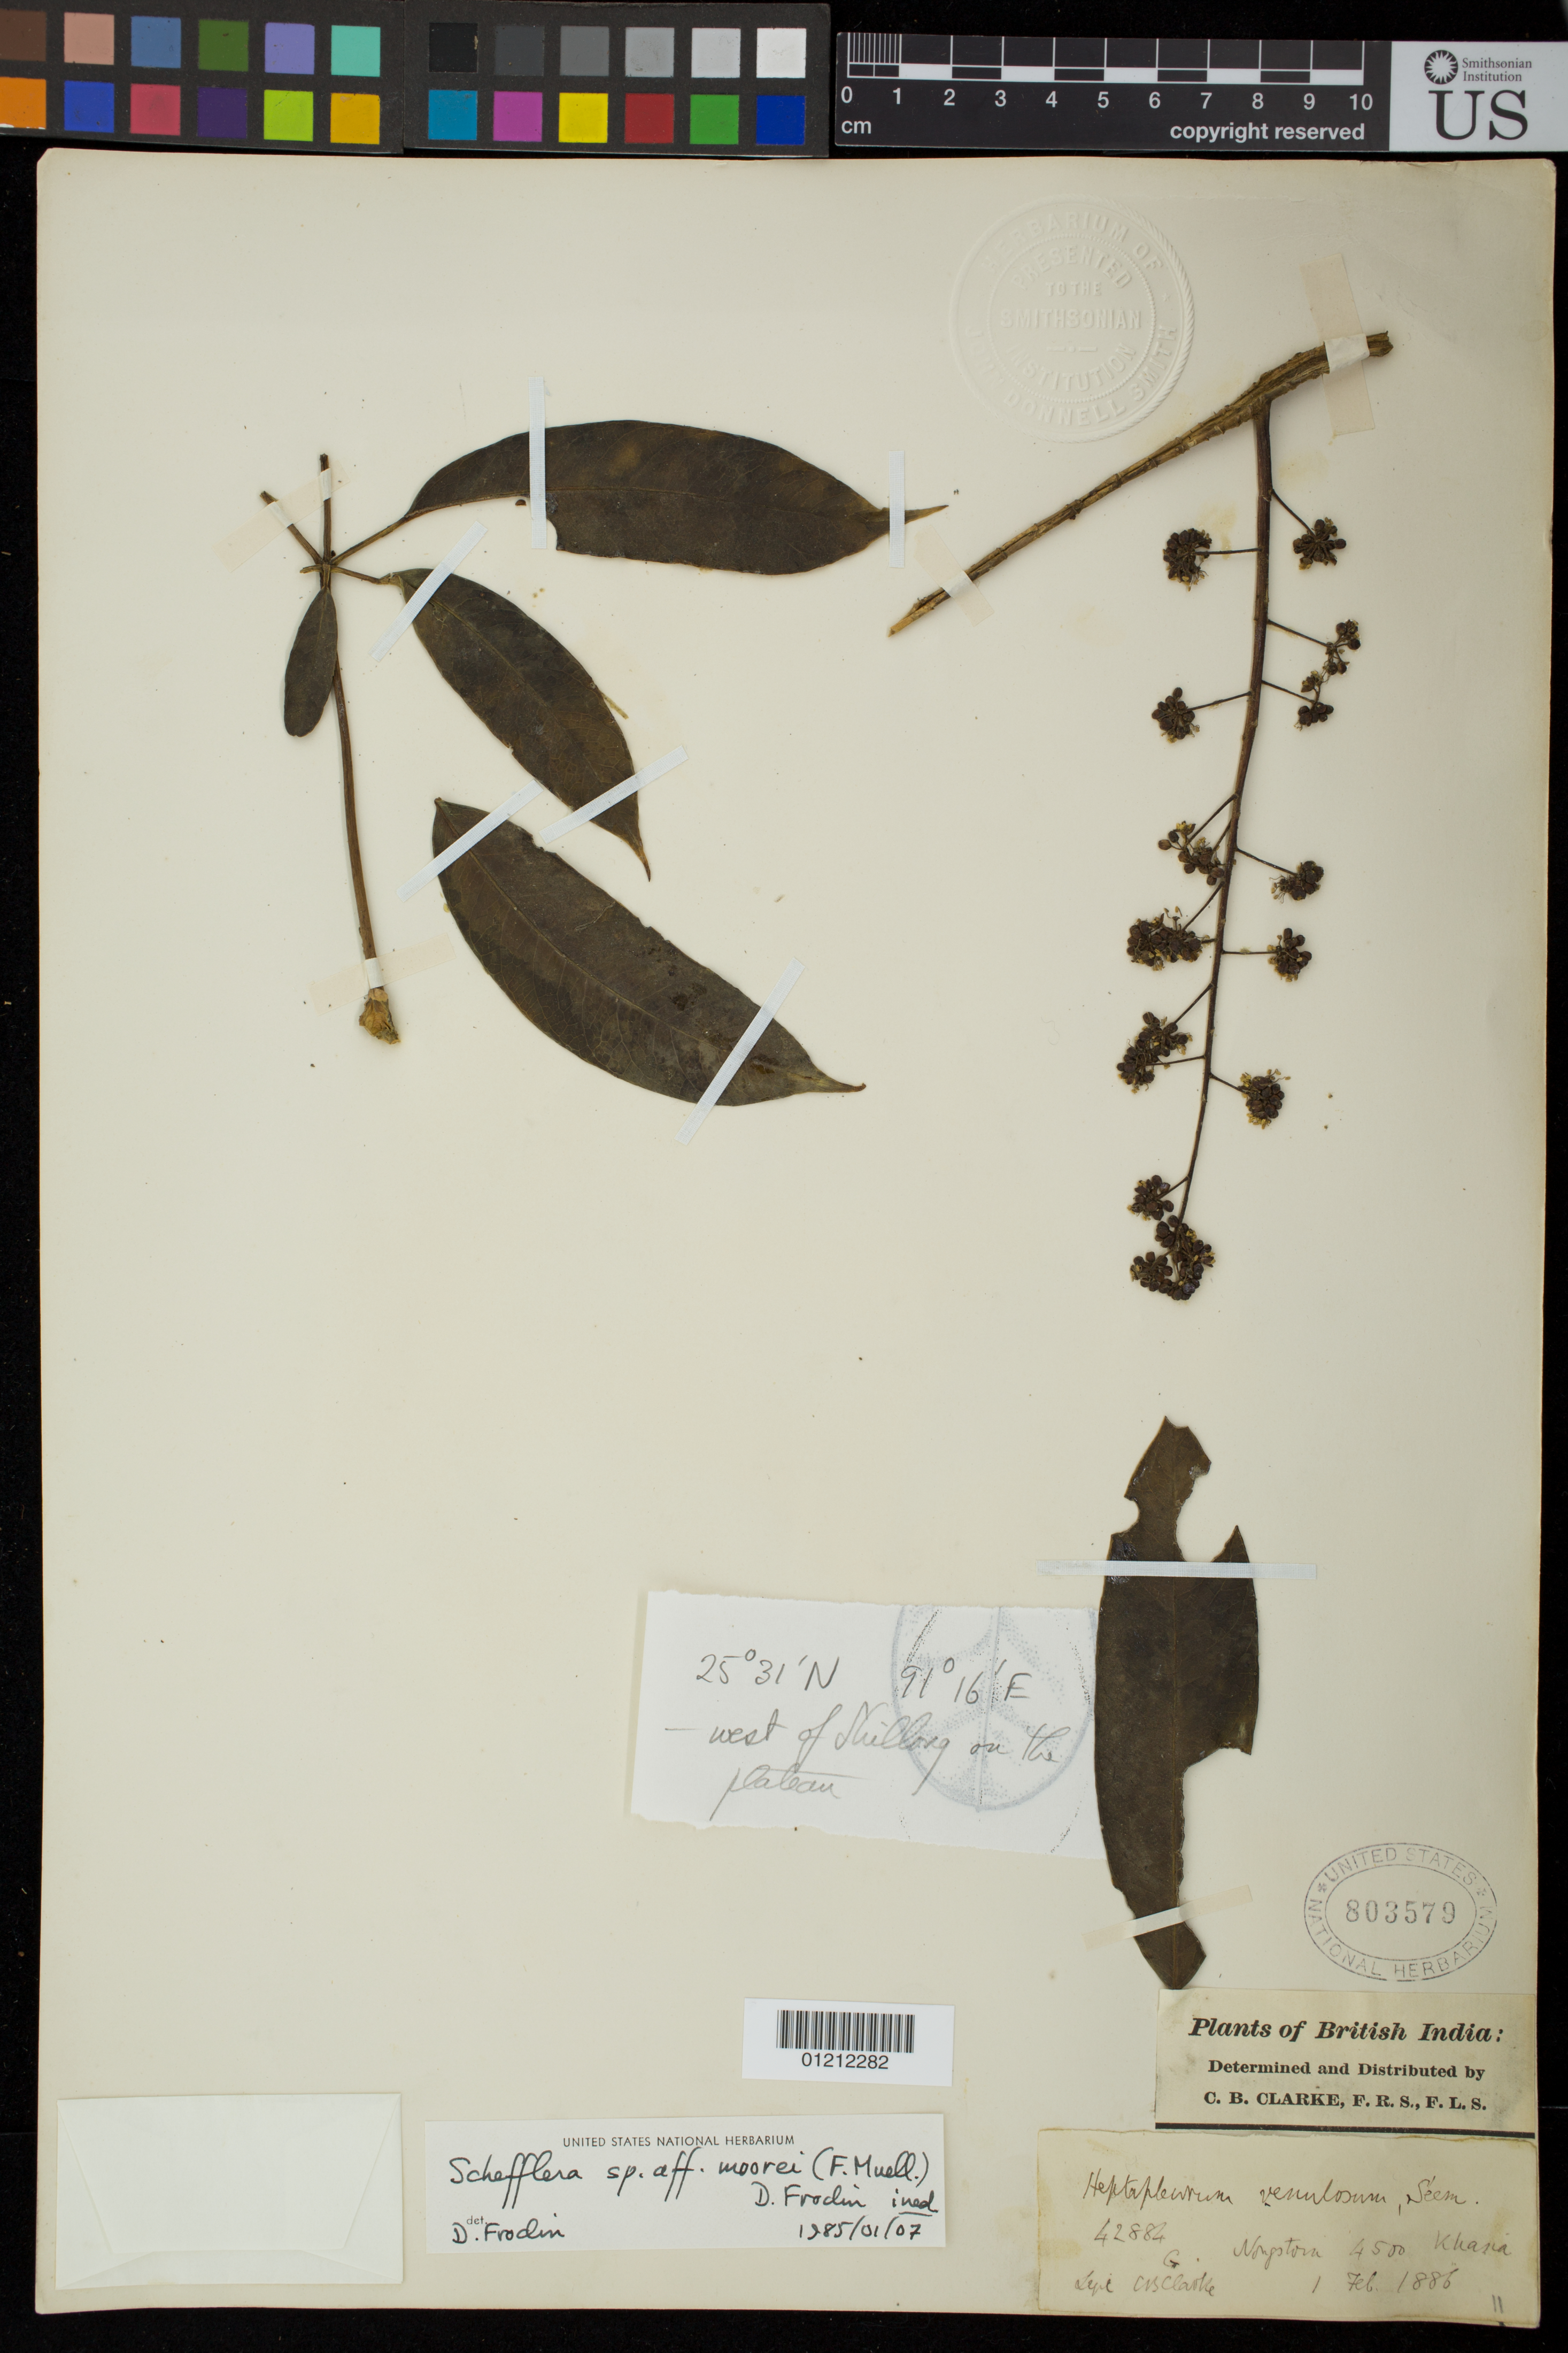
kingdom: Plantae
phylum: Tracheophyta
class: Magnoliopsida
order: Apiales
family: Araliaceae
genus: Schefflera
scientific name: Schefflera metcalfiana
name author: Merr. ex H.L. Li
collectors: C. B. Clarke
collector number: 42884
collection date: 1886-01-02 or 1886-02-01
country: India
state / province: Meghalaya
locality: Nongstoin, Khasia. W of Shillong on the plateau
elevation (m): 1372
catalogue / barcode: US 803579